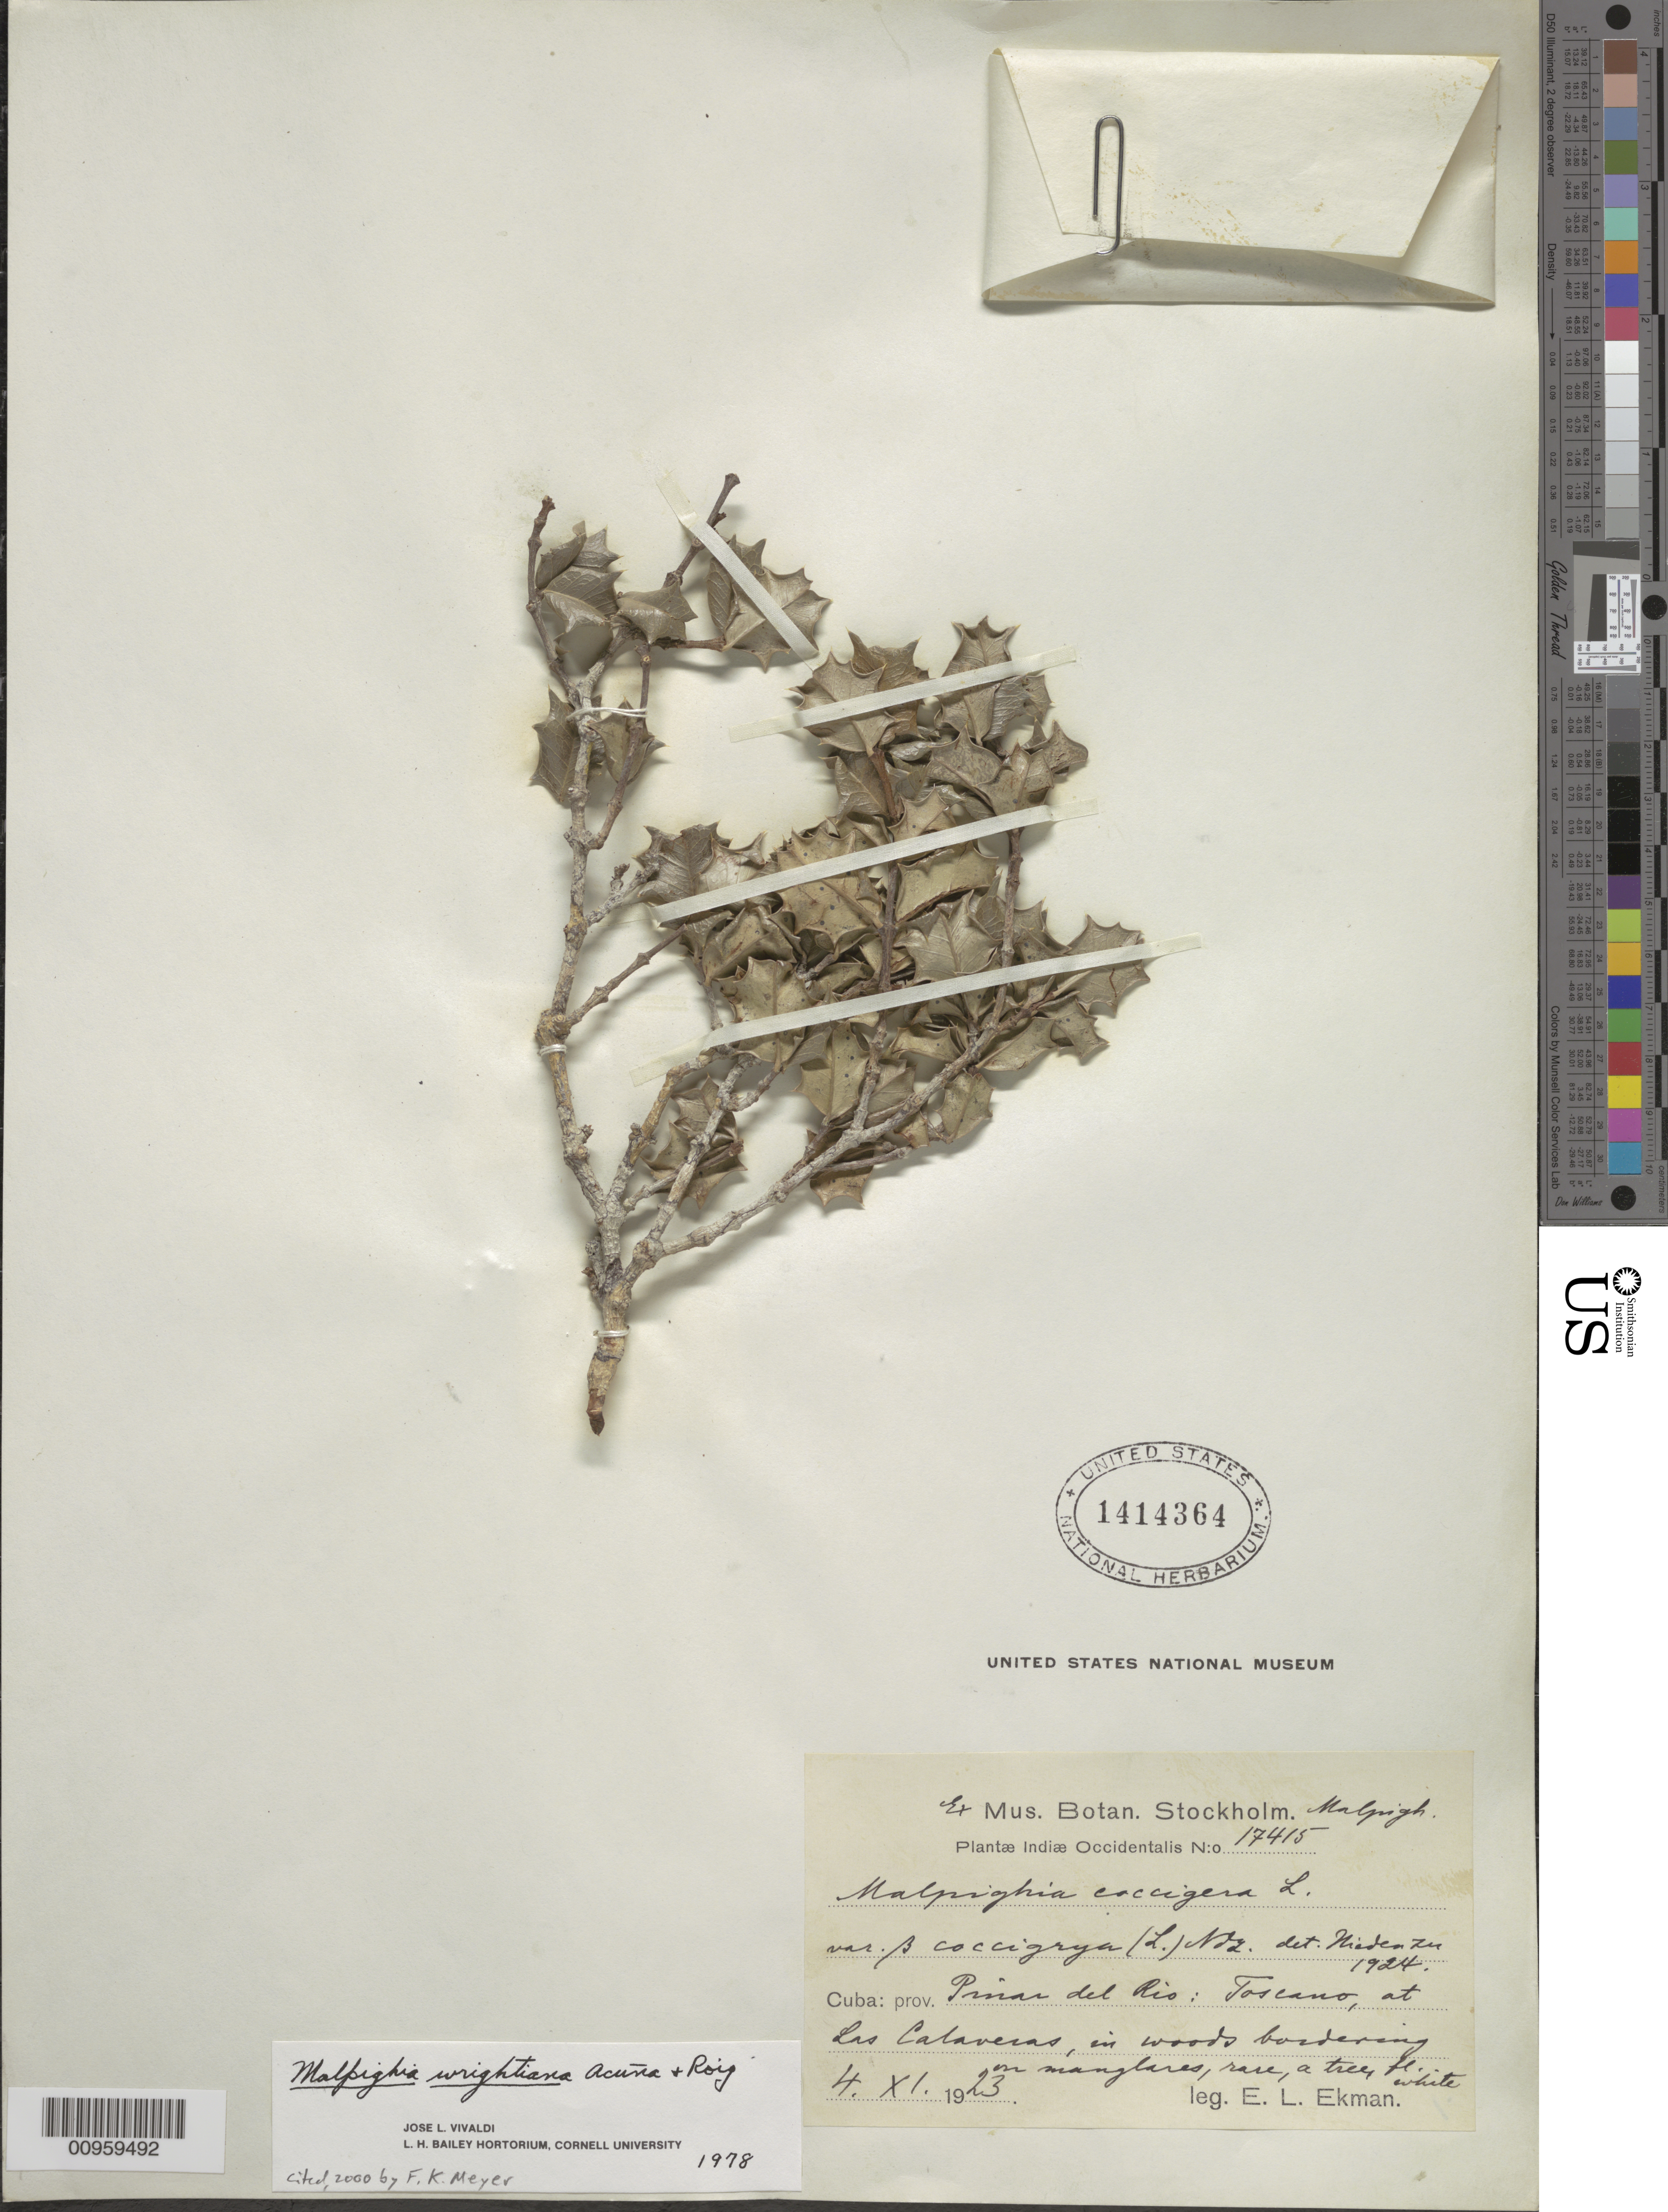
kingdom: Plantae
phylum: Tracheophyta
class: Magnoliopsida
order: Malpighiales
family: Malpighiaceae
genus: Malpighia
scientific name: Malpighia wrightiana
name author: Acuña & Roíg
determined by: Meyer, F. K.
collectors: E. L. Ekman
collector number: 17415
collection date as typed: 04 Nov 1923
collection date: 1923-11-04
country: Cuba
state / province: Pinar del Rio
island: Cuba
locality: Toscano, at Las Calaveras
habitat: In woods bordering on manglares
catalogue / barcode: US 1414364